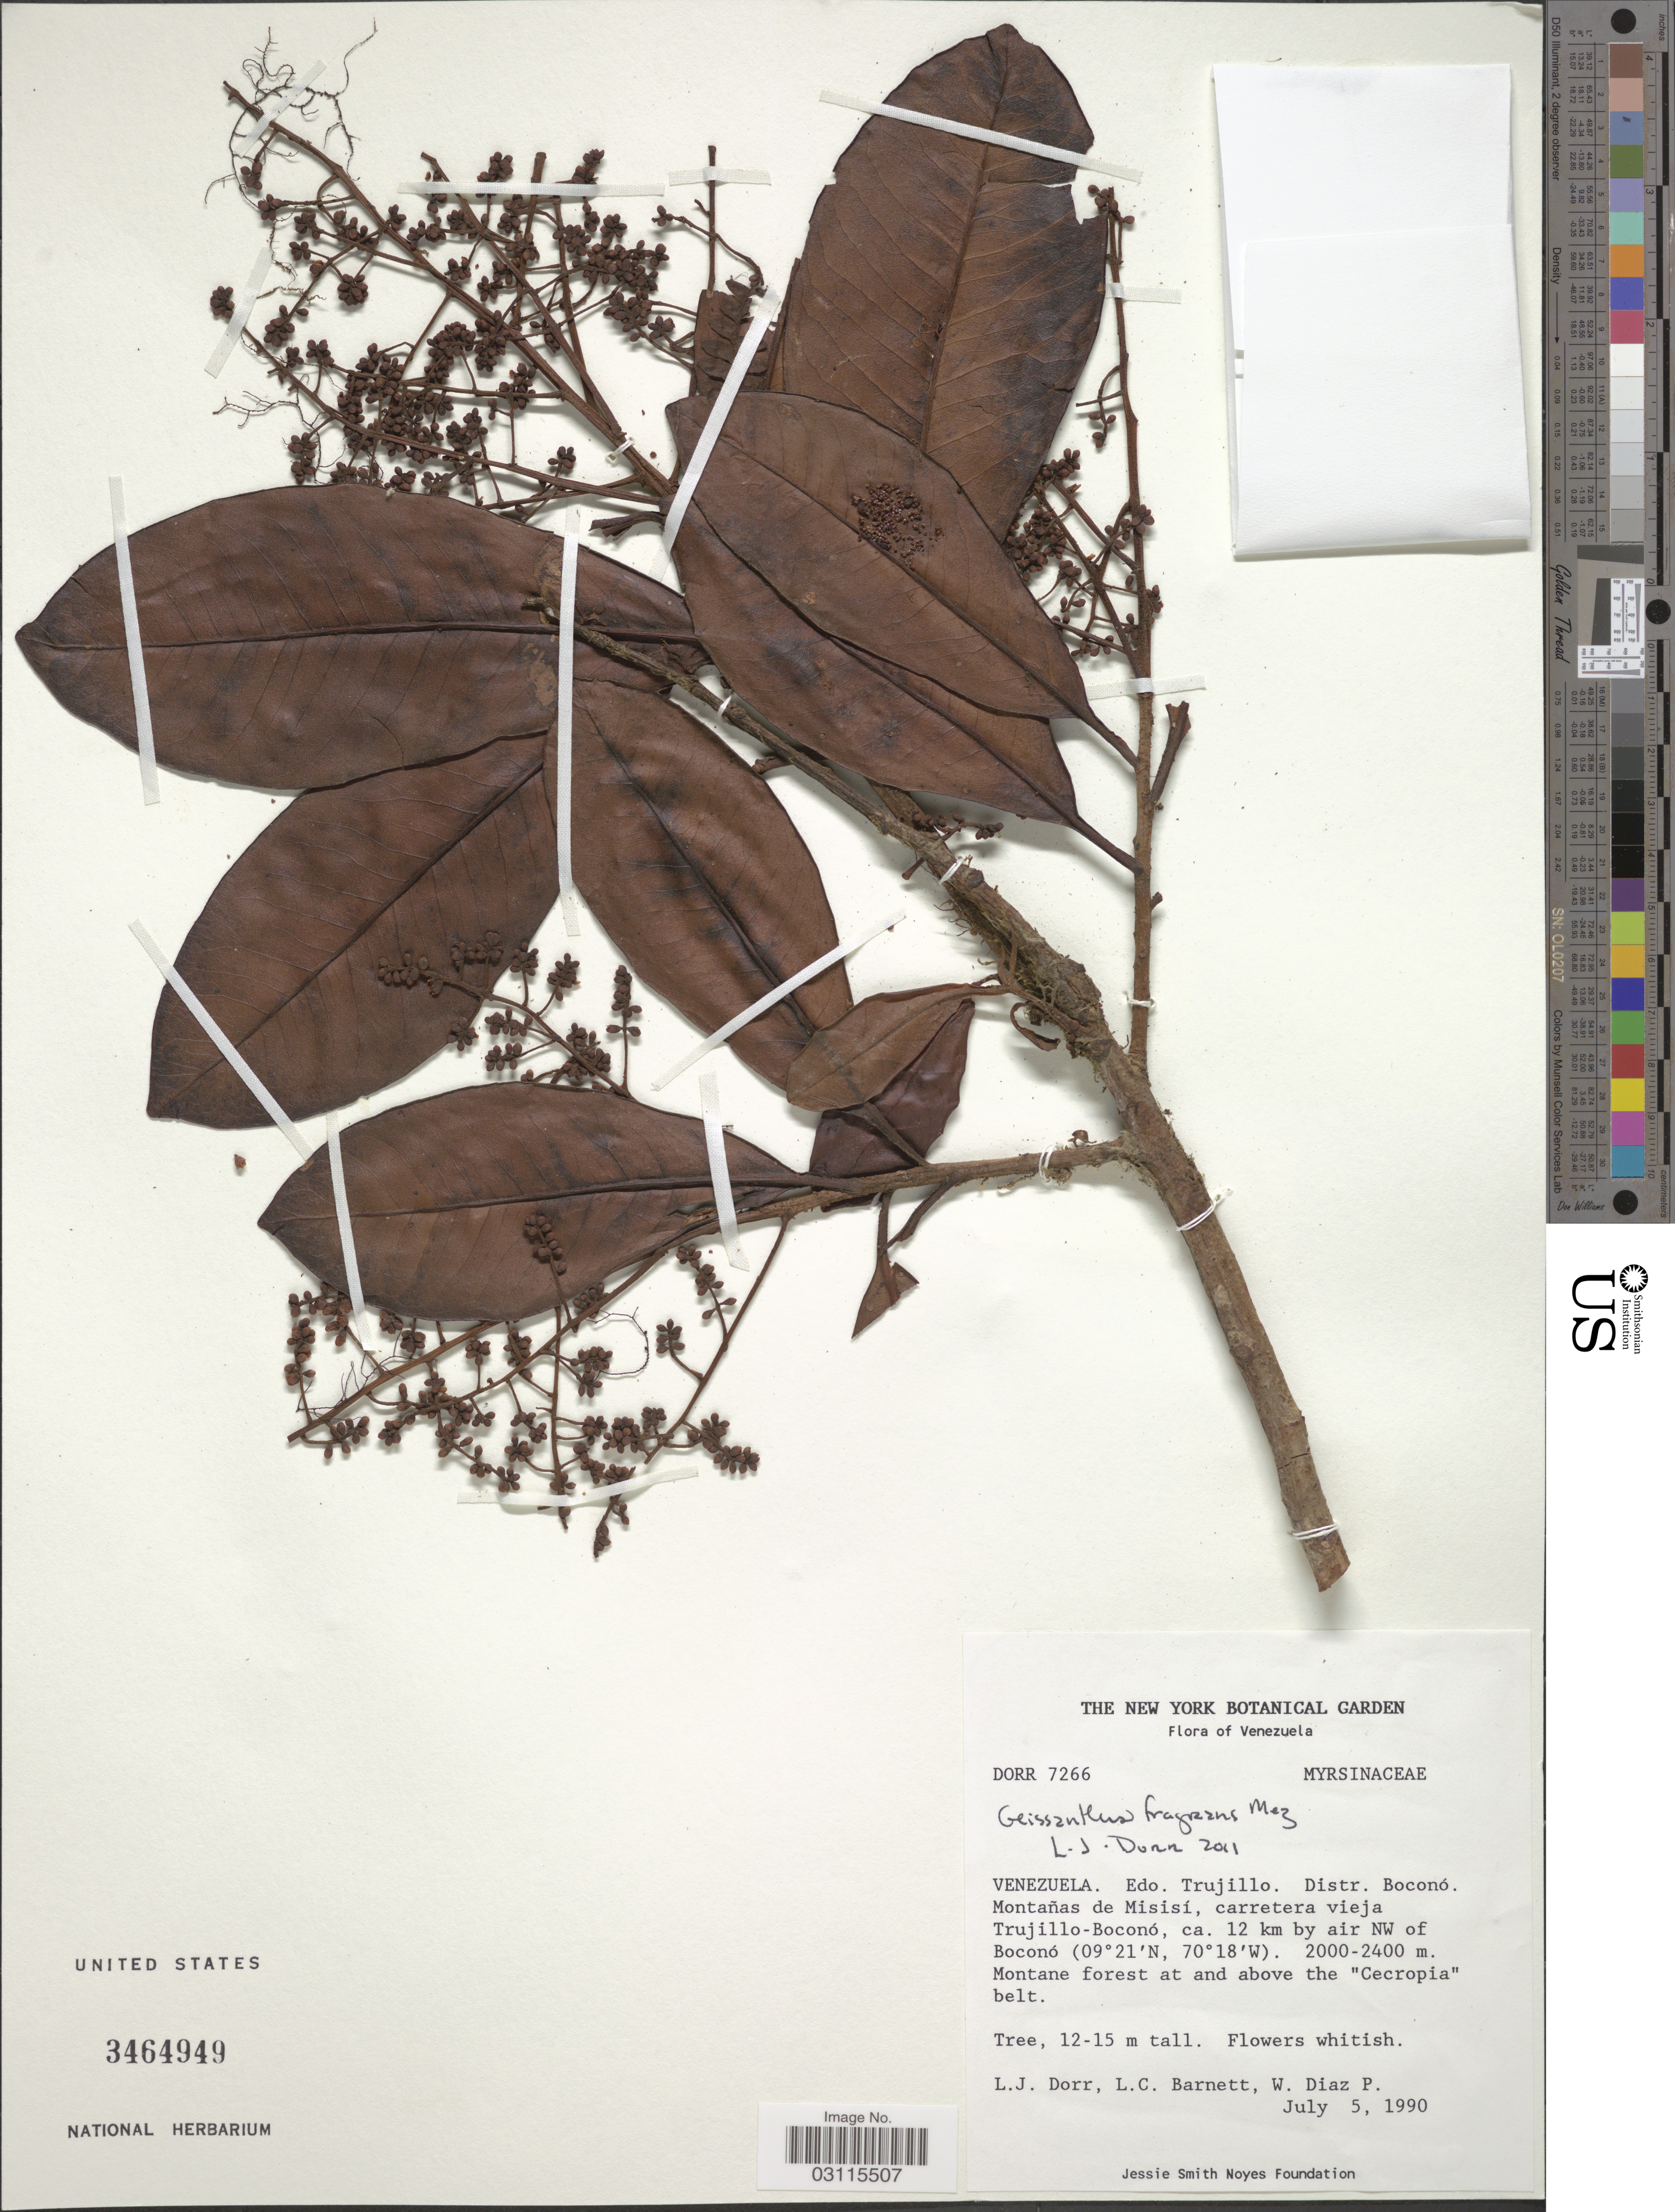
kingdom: Plantae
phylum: Tracheophyta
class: Magnoliopsida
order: Ericales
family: Primulaceae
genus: Geissanthus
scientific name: Geissanthus fragrans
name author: Mez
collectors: L. J. Dorr, L. C. Barnett & W. Díaz P.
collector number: Dorr7266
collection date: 1990-07-05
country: Venezuela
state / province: Trujillo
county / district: Boconó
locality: Montañas de Misisi, carretera vieja Trujillo-Boconó, ca. 12 km by air NW of Boconó.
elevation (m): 2000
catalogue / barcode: US 3464949